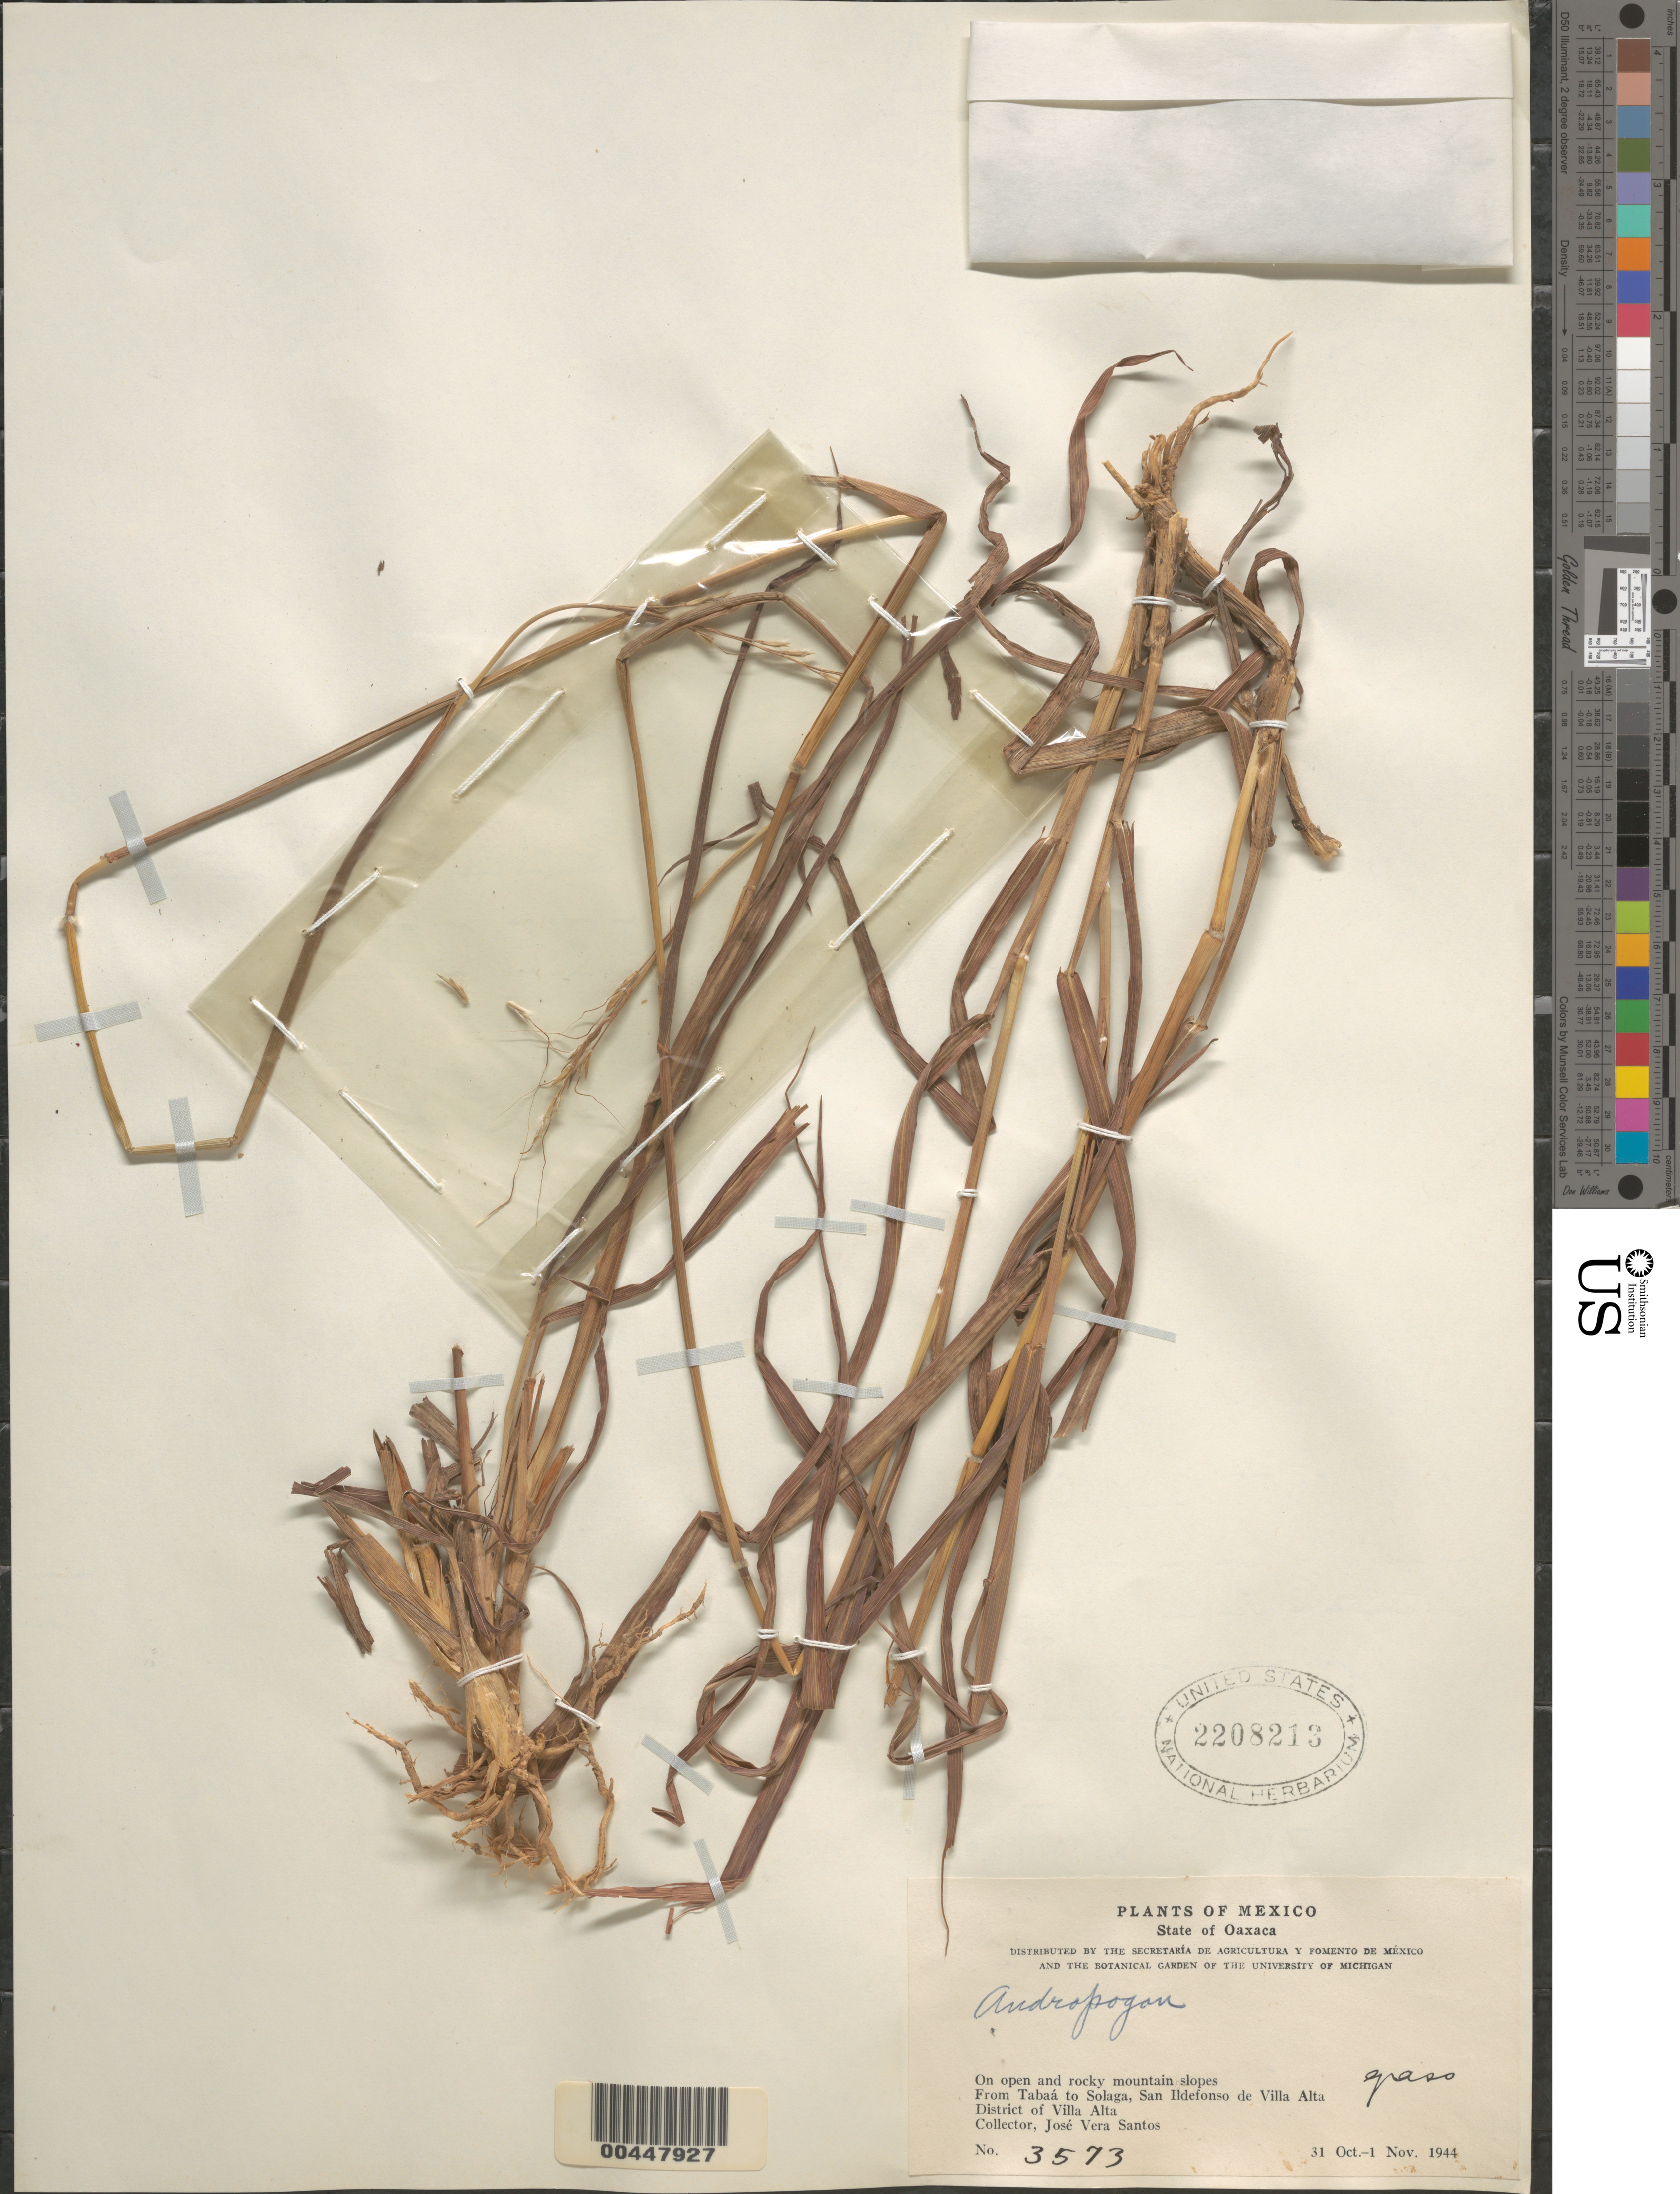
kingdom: Plantae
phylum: Tracheophyta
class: Liliopsida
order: Poales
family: Poaceae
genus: Andropogon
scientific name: Andropogon sp.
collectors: J. V. Santos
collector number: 3573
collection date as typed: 31 Oct 1944 to 1 Nov 1944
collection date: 1944-10-31/1944-11-01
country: Mexico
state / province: Oaxaca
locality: From Tabaá to Solaga, San Ildefonso de Villa Alta, District of Villa Alta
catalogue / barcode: US 2208213